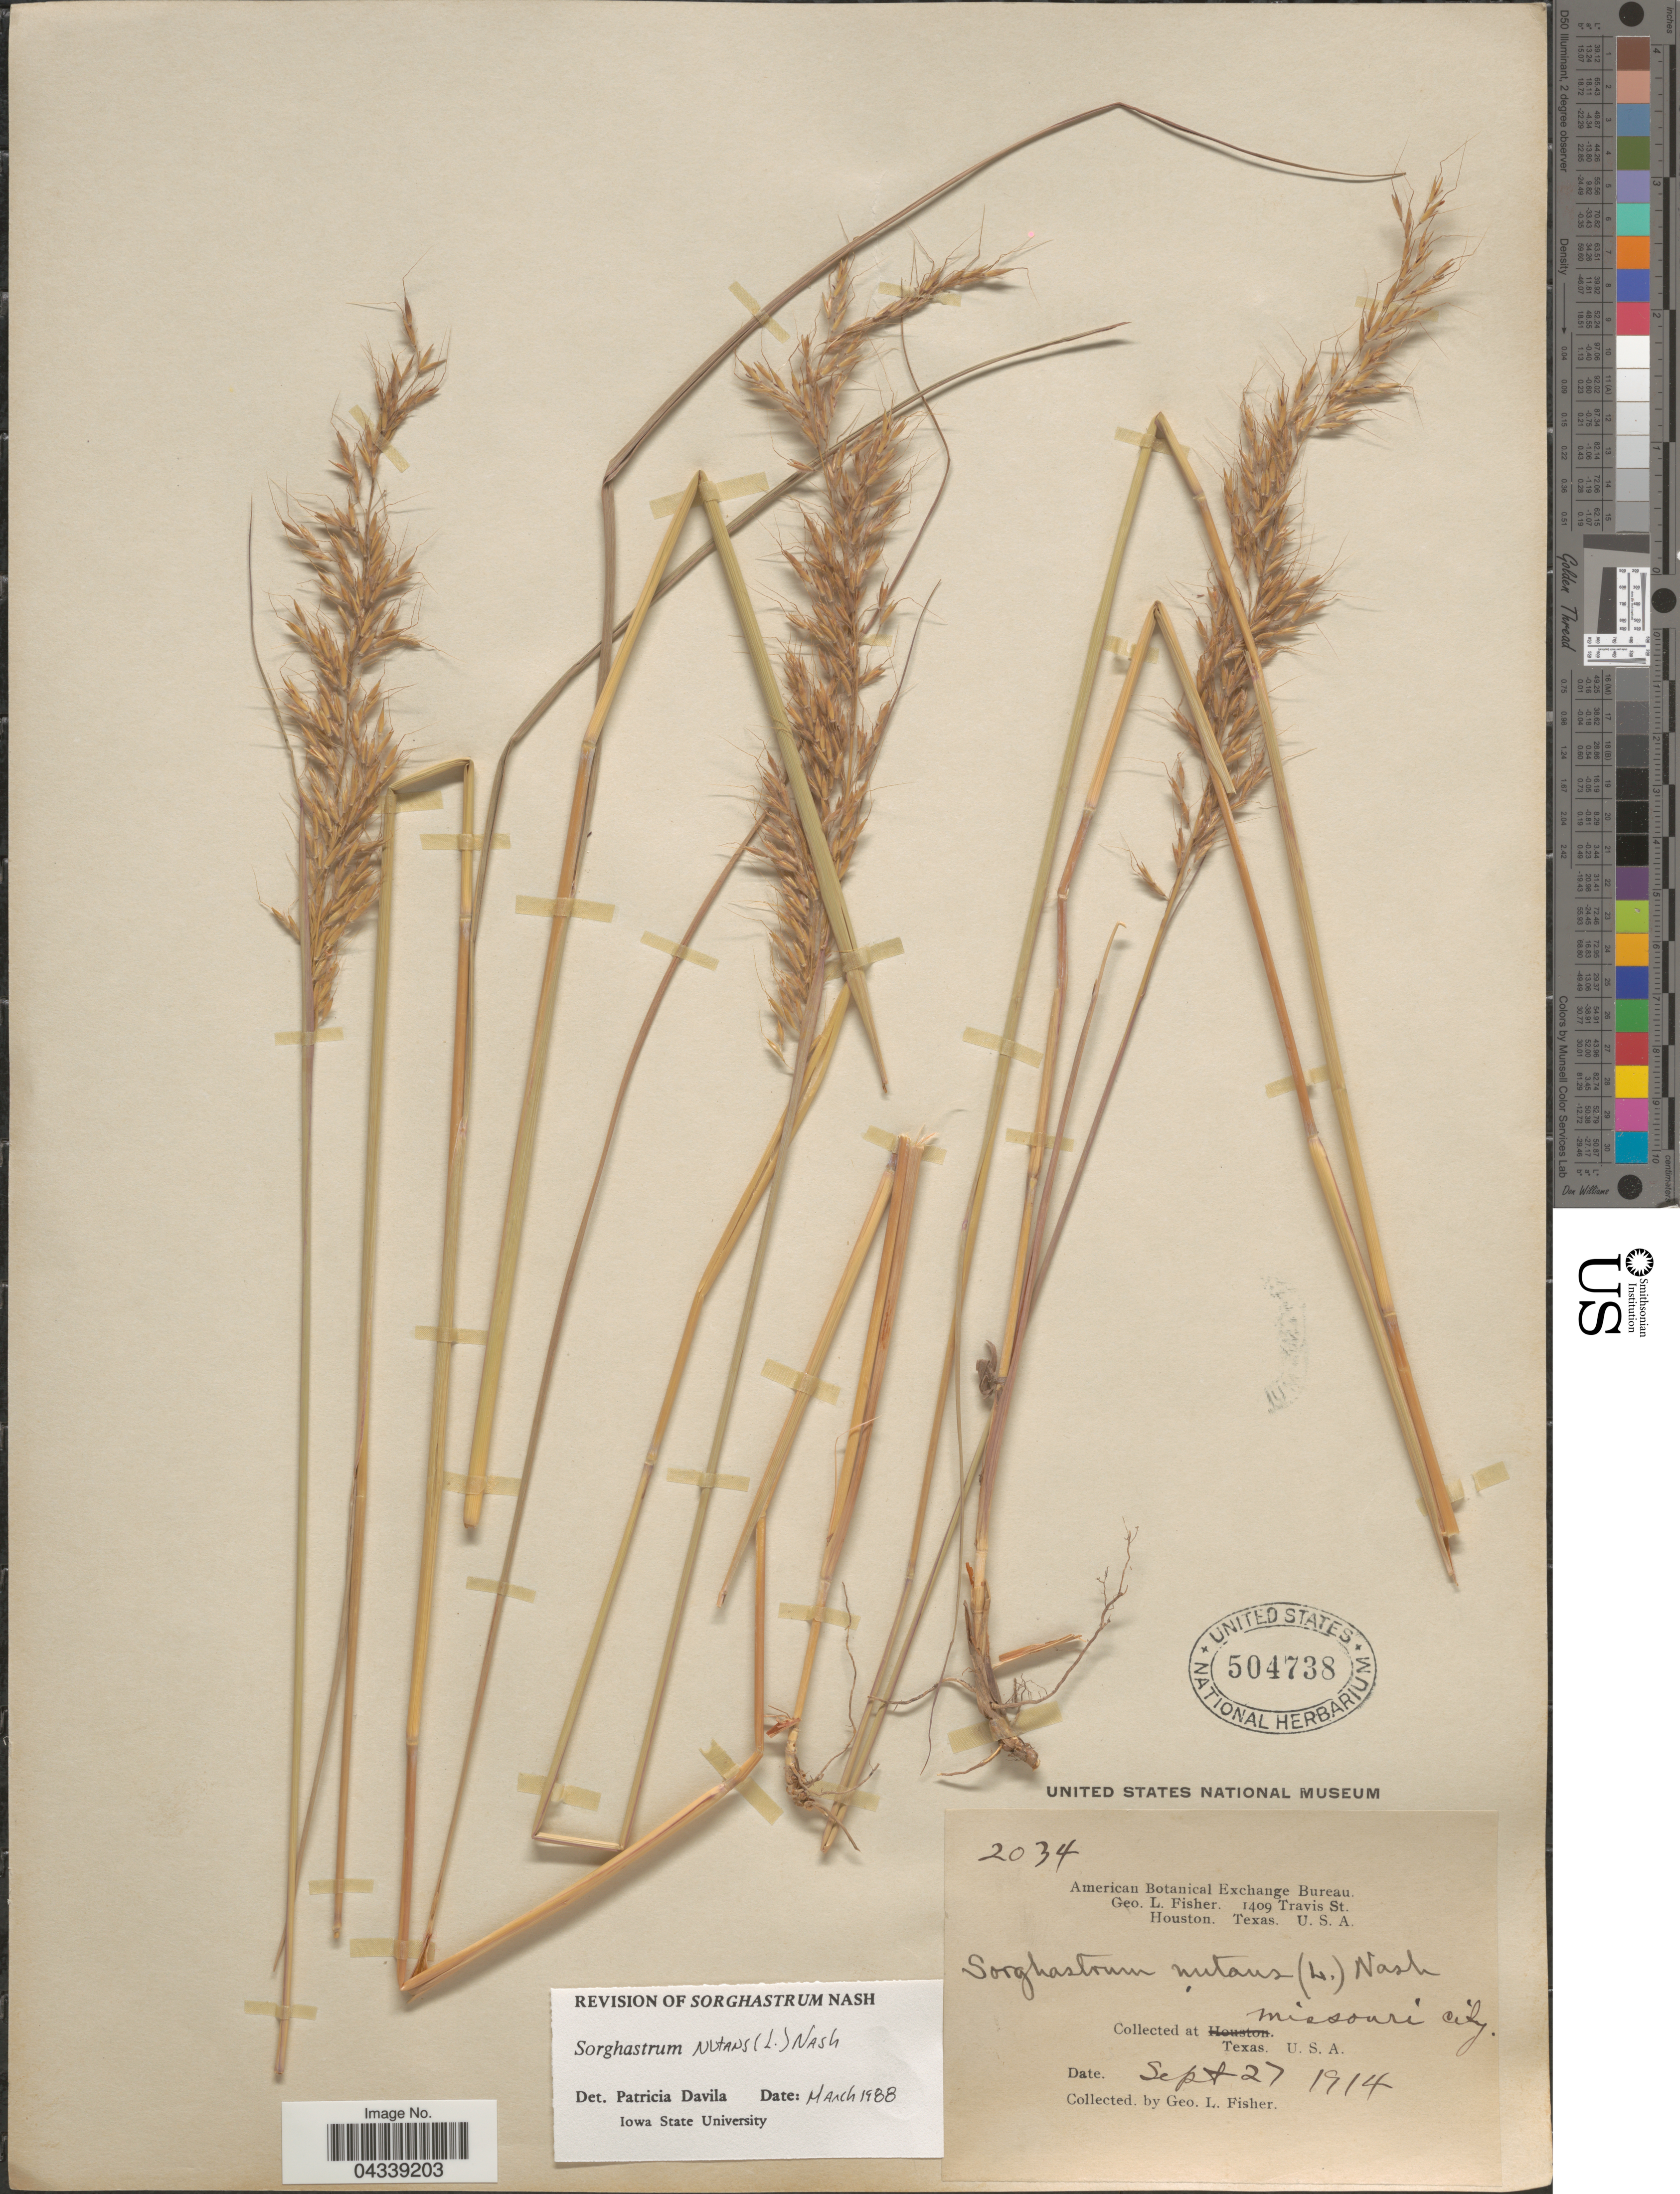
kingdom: Plantae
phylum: Tracheophyta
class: Liliopsida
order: Poales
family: Poaceae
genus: Sorghastrum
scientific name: Sorghastrum nutans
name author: (L.) Nash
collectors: G. L. Fisher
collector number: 2034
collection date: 1914-09-27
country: United States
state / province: Texas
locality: At Missouri city.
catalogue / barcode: US 504738